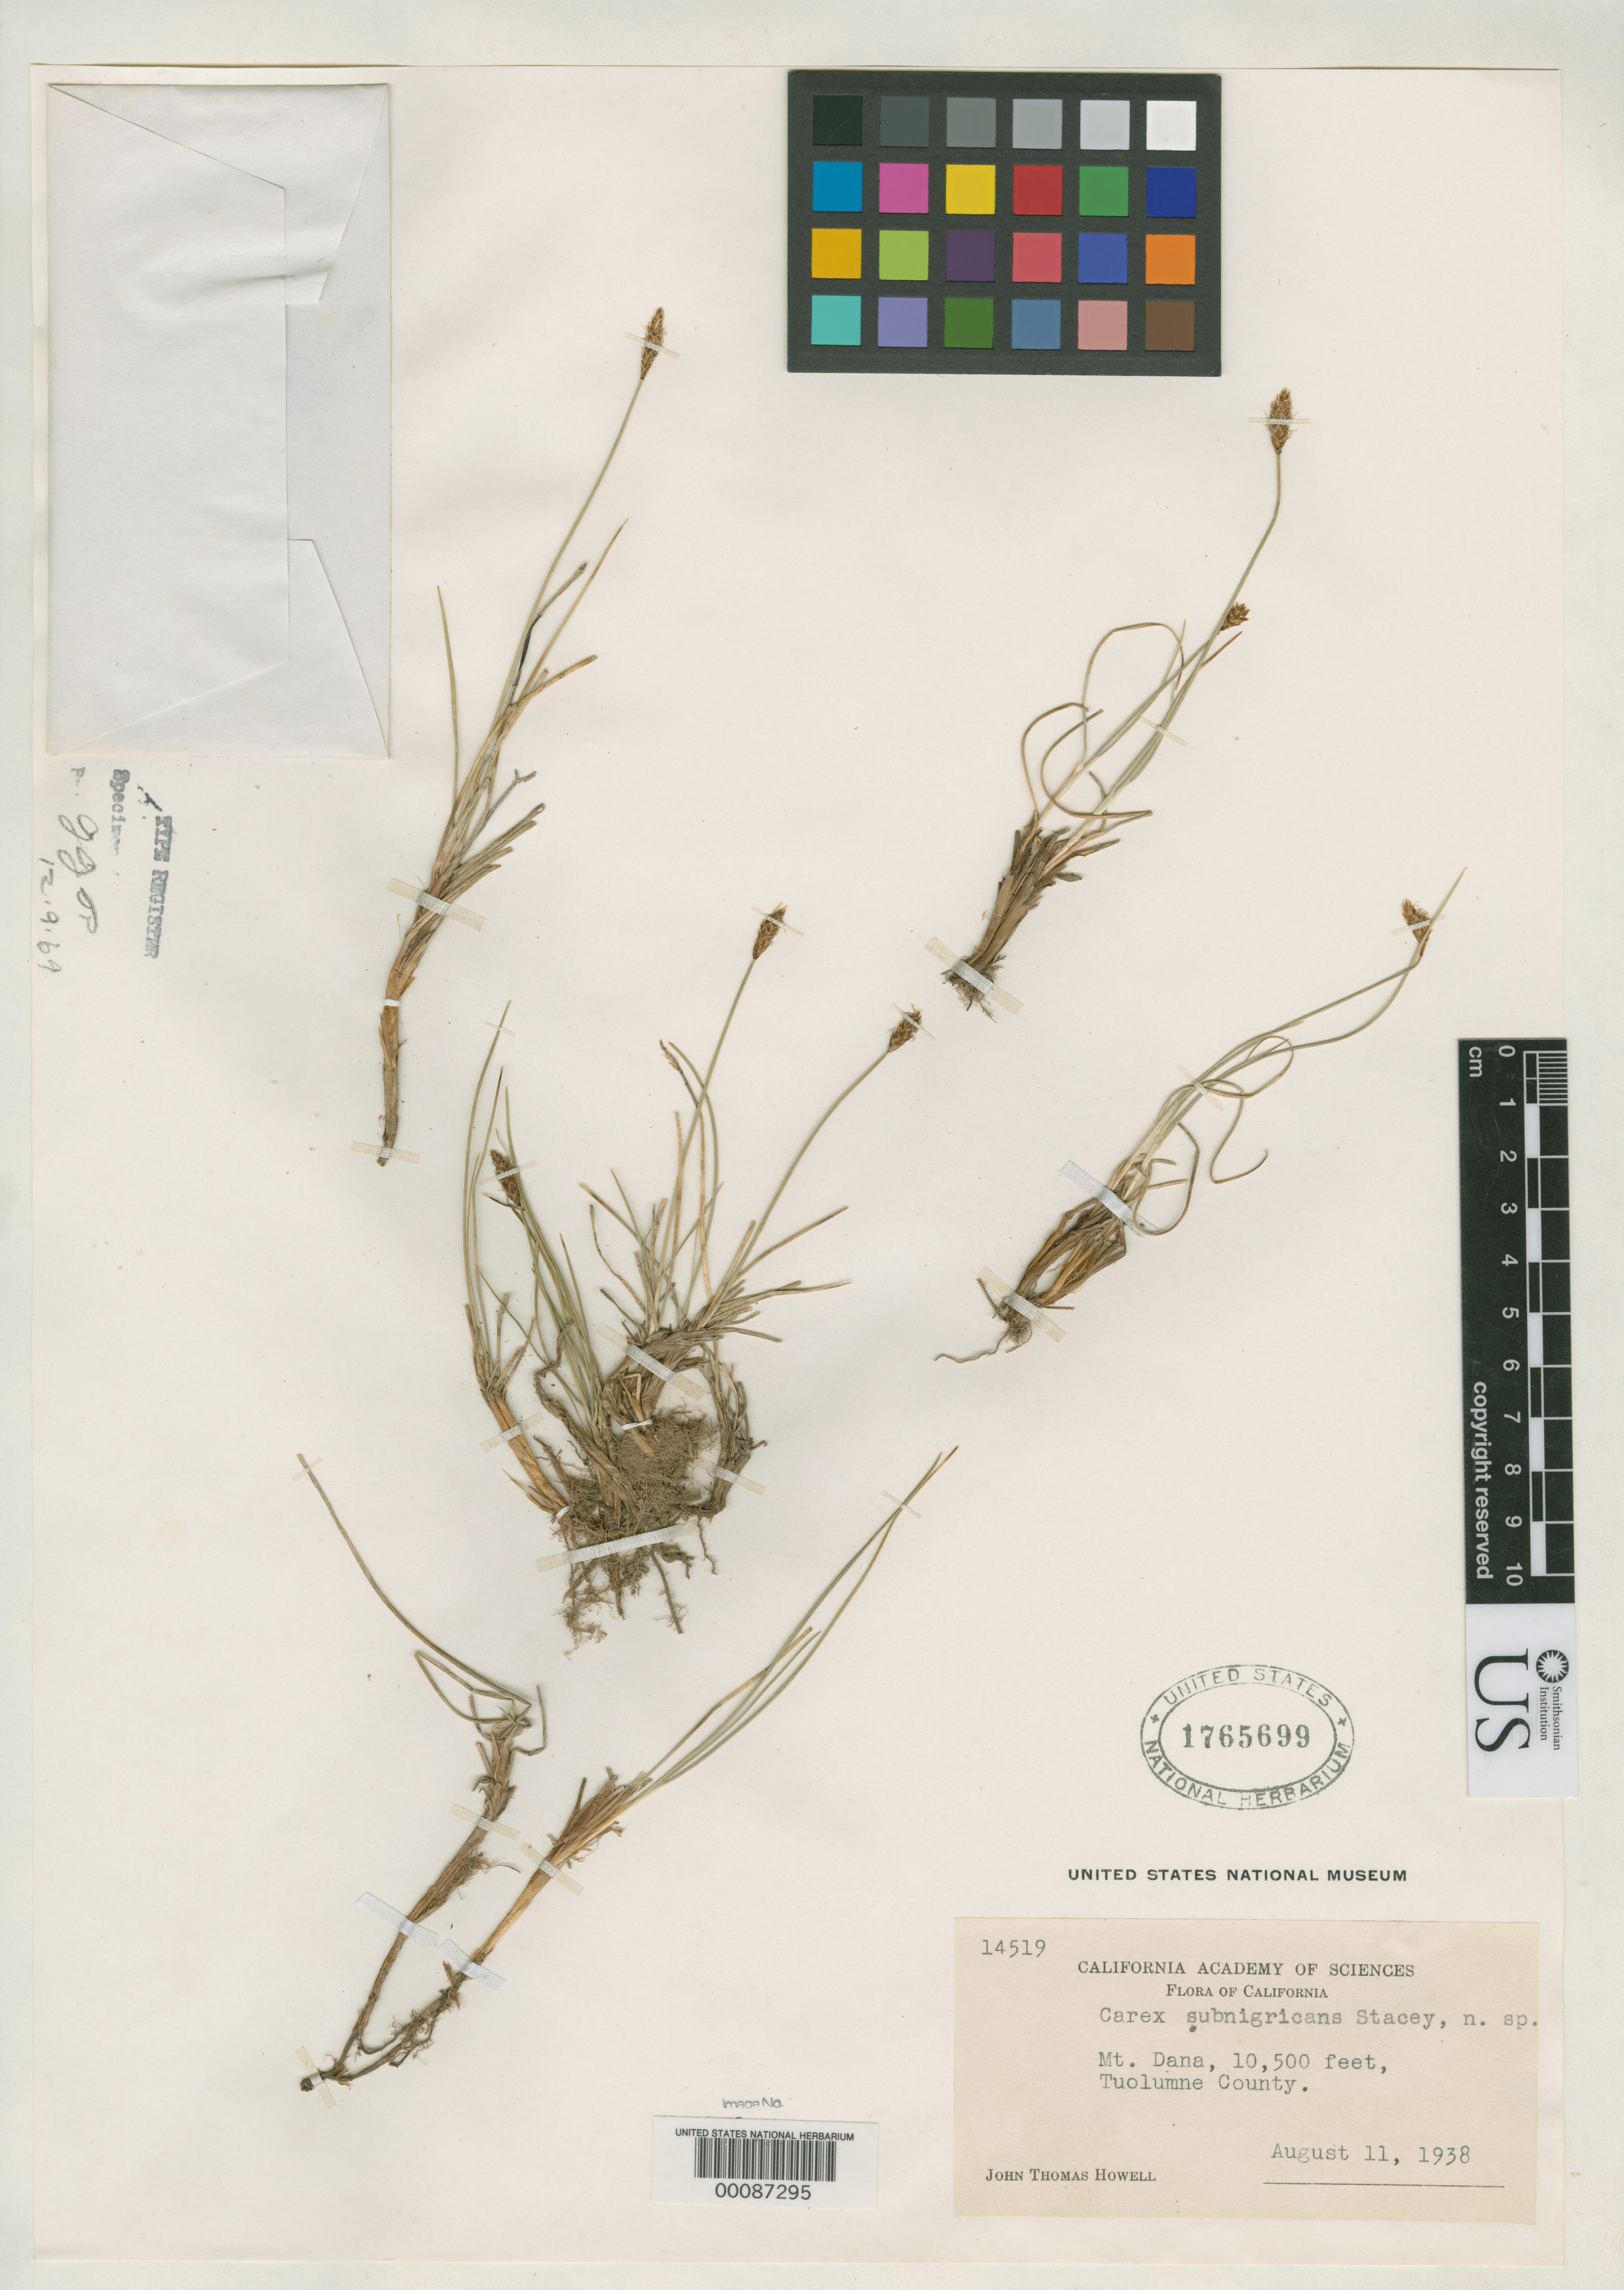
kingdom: Plantae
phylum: Tracheophyta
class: Liliopsida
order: Poales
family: Cyperaceae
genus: Carex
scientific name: Carex subnigricans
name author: Stacey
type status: Isotype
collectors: J. T. Howell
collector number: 14519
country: United States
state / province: California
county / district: Tuolumne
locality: Mt. Dana.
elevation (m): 3200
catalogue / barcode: US 1765699